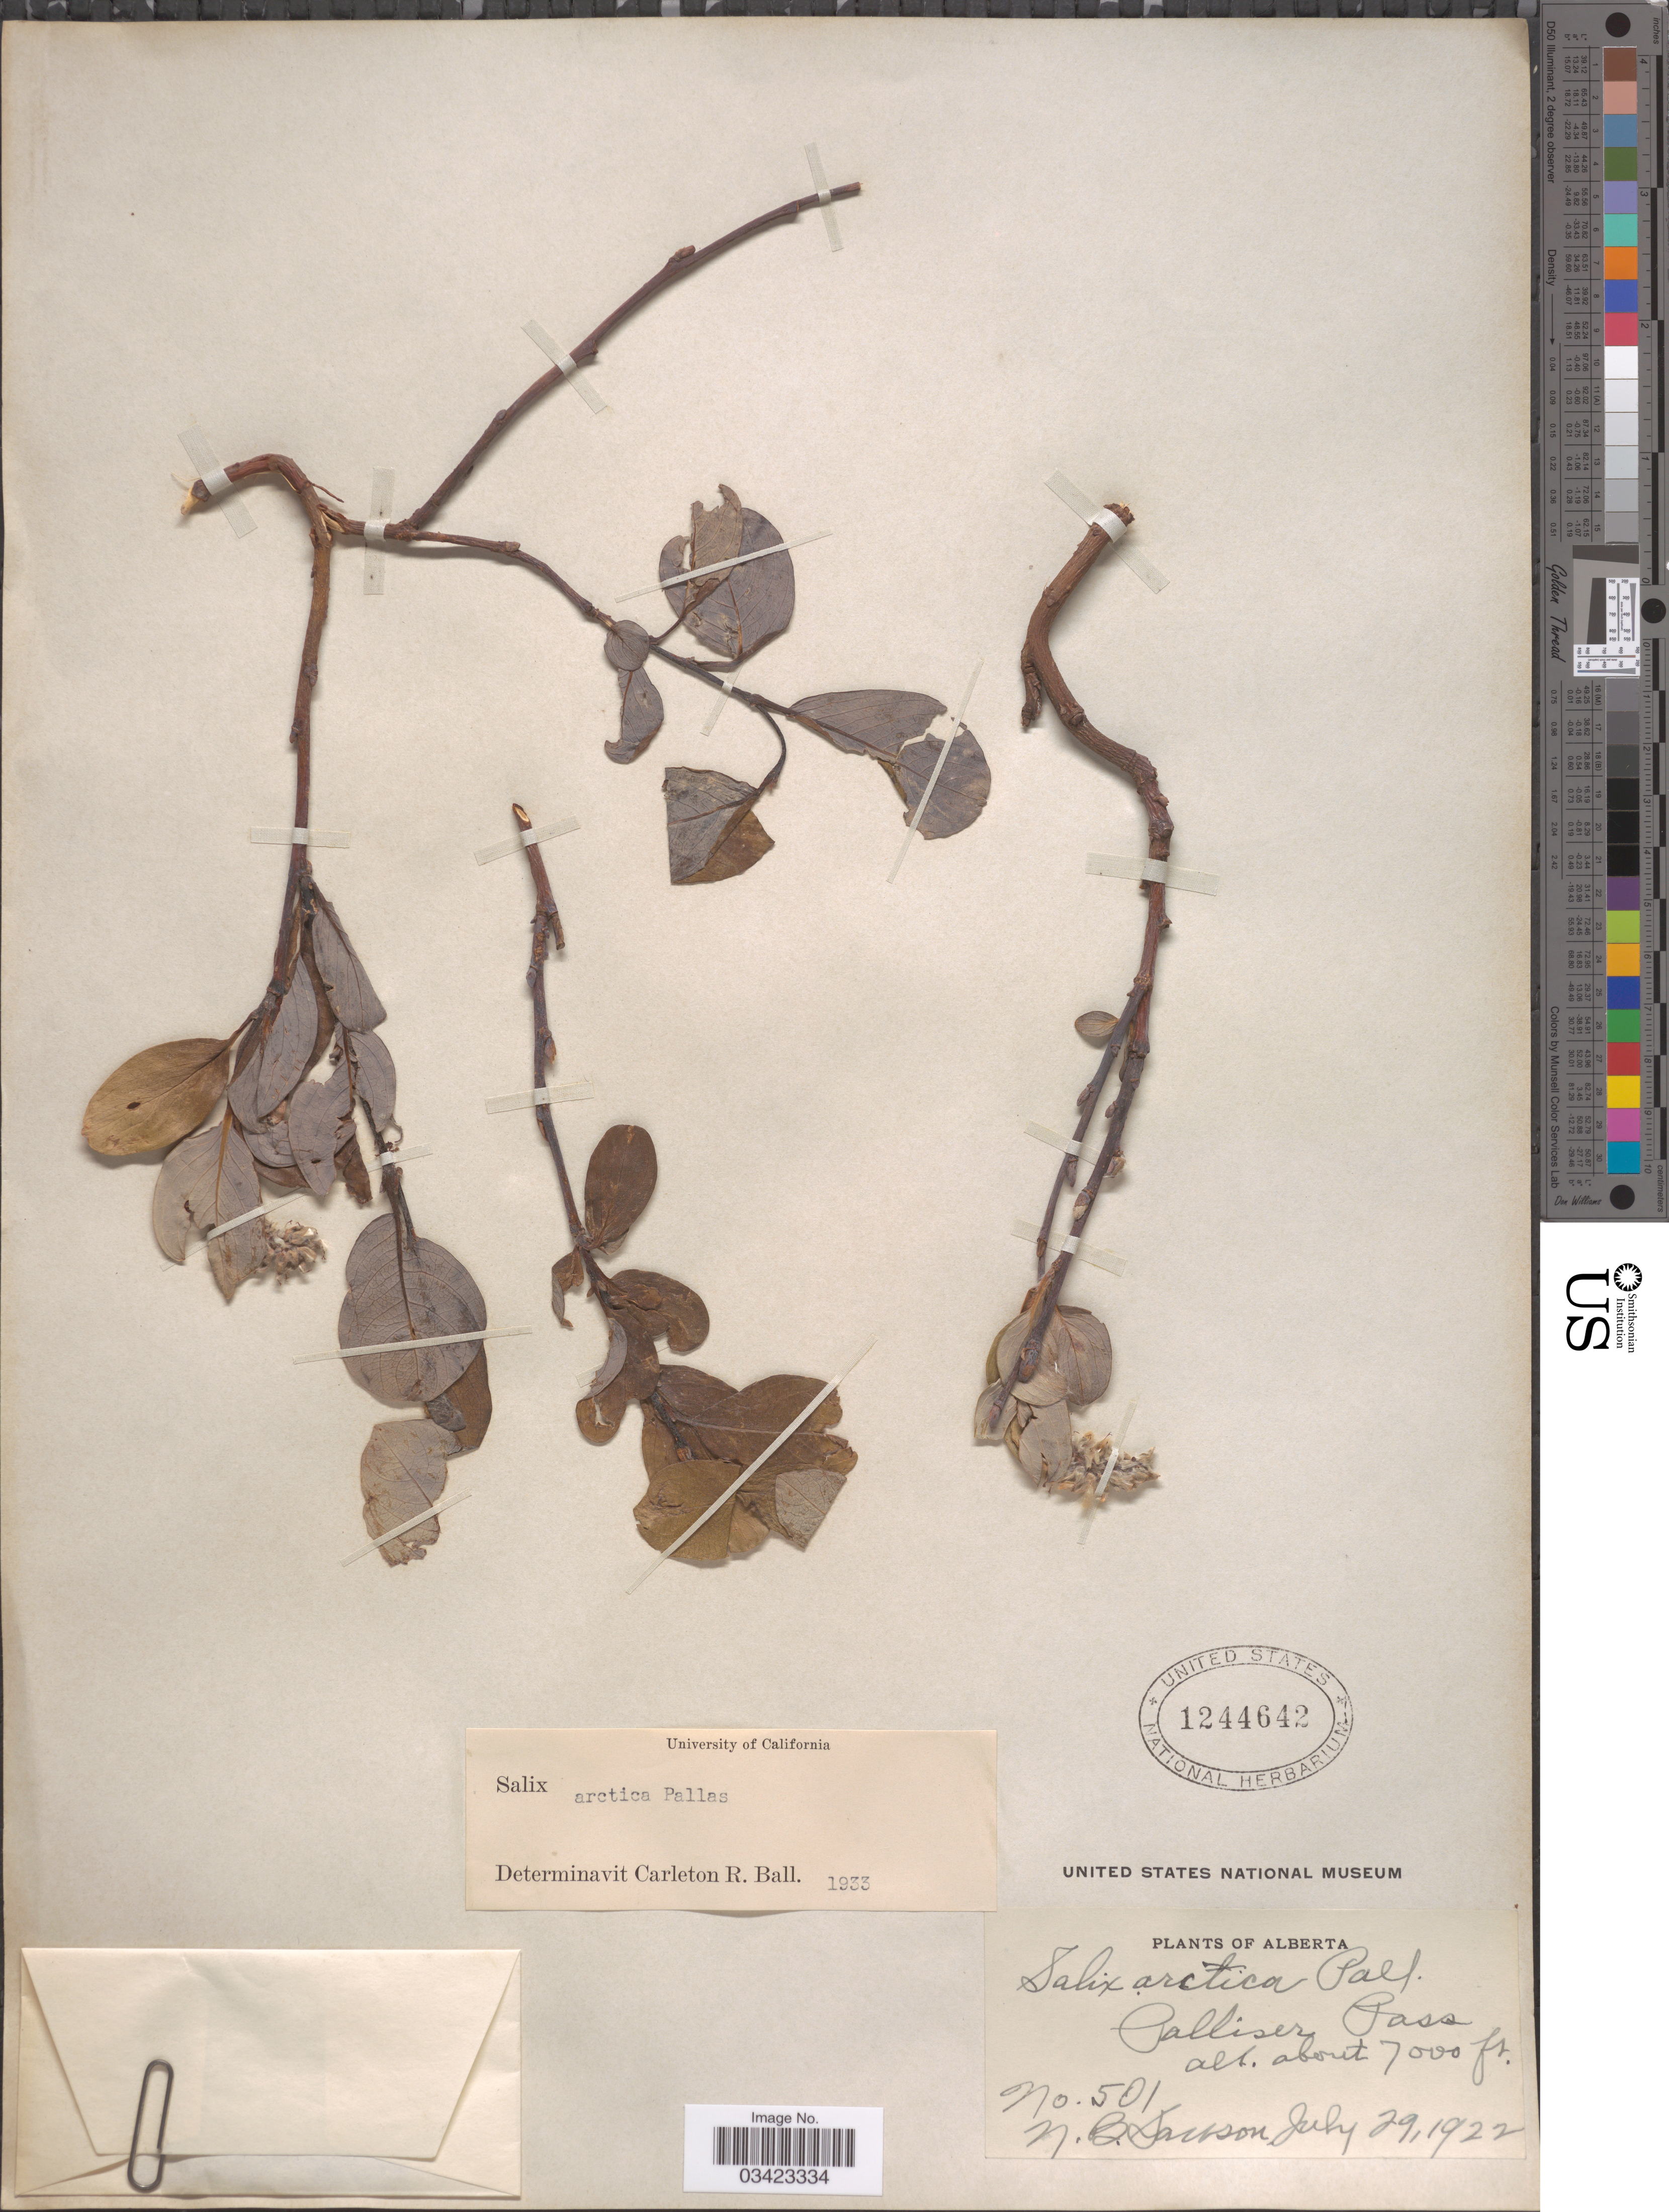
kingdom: Plantae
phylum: Tracheophyta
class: Magnoliopsida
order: Malpighiales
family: Salicaceae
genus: Salix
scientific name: Salix arctica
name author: Pall.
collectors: N. Dawson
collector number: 501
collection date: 1922-07-29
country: Canada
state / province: Alberta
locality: Palliser Pass.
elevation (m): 2134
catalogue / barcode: US 1244642